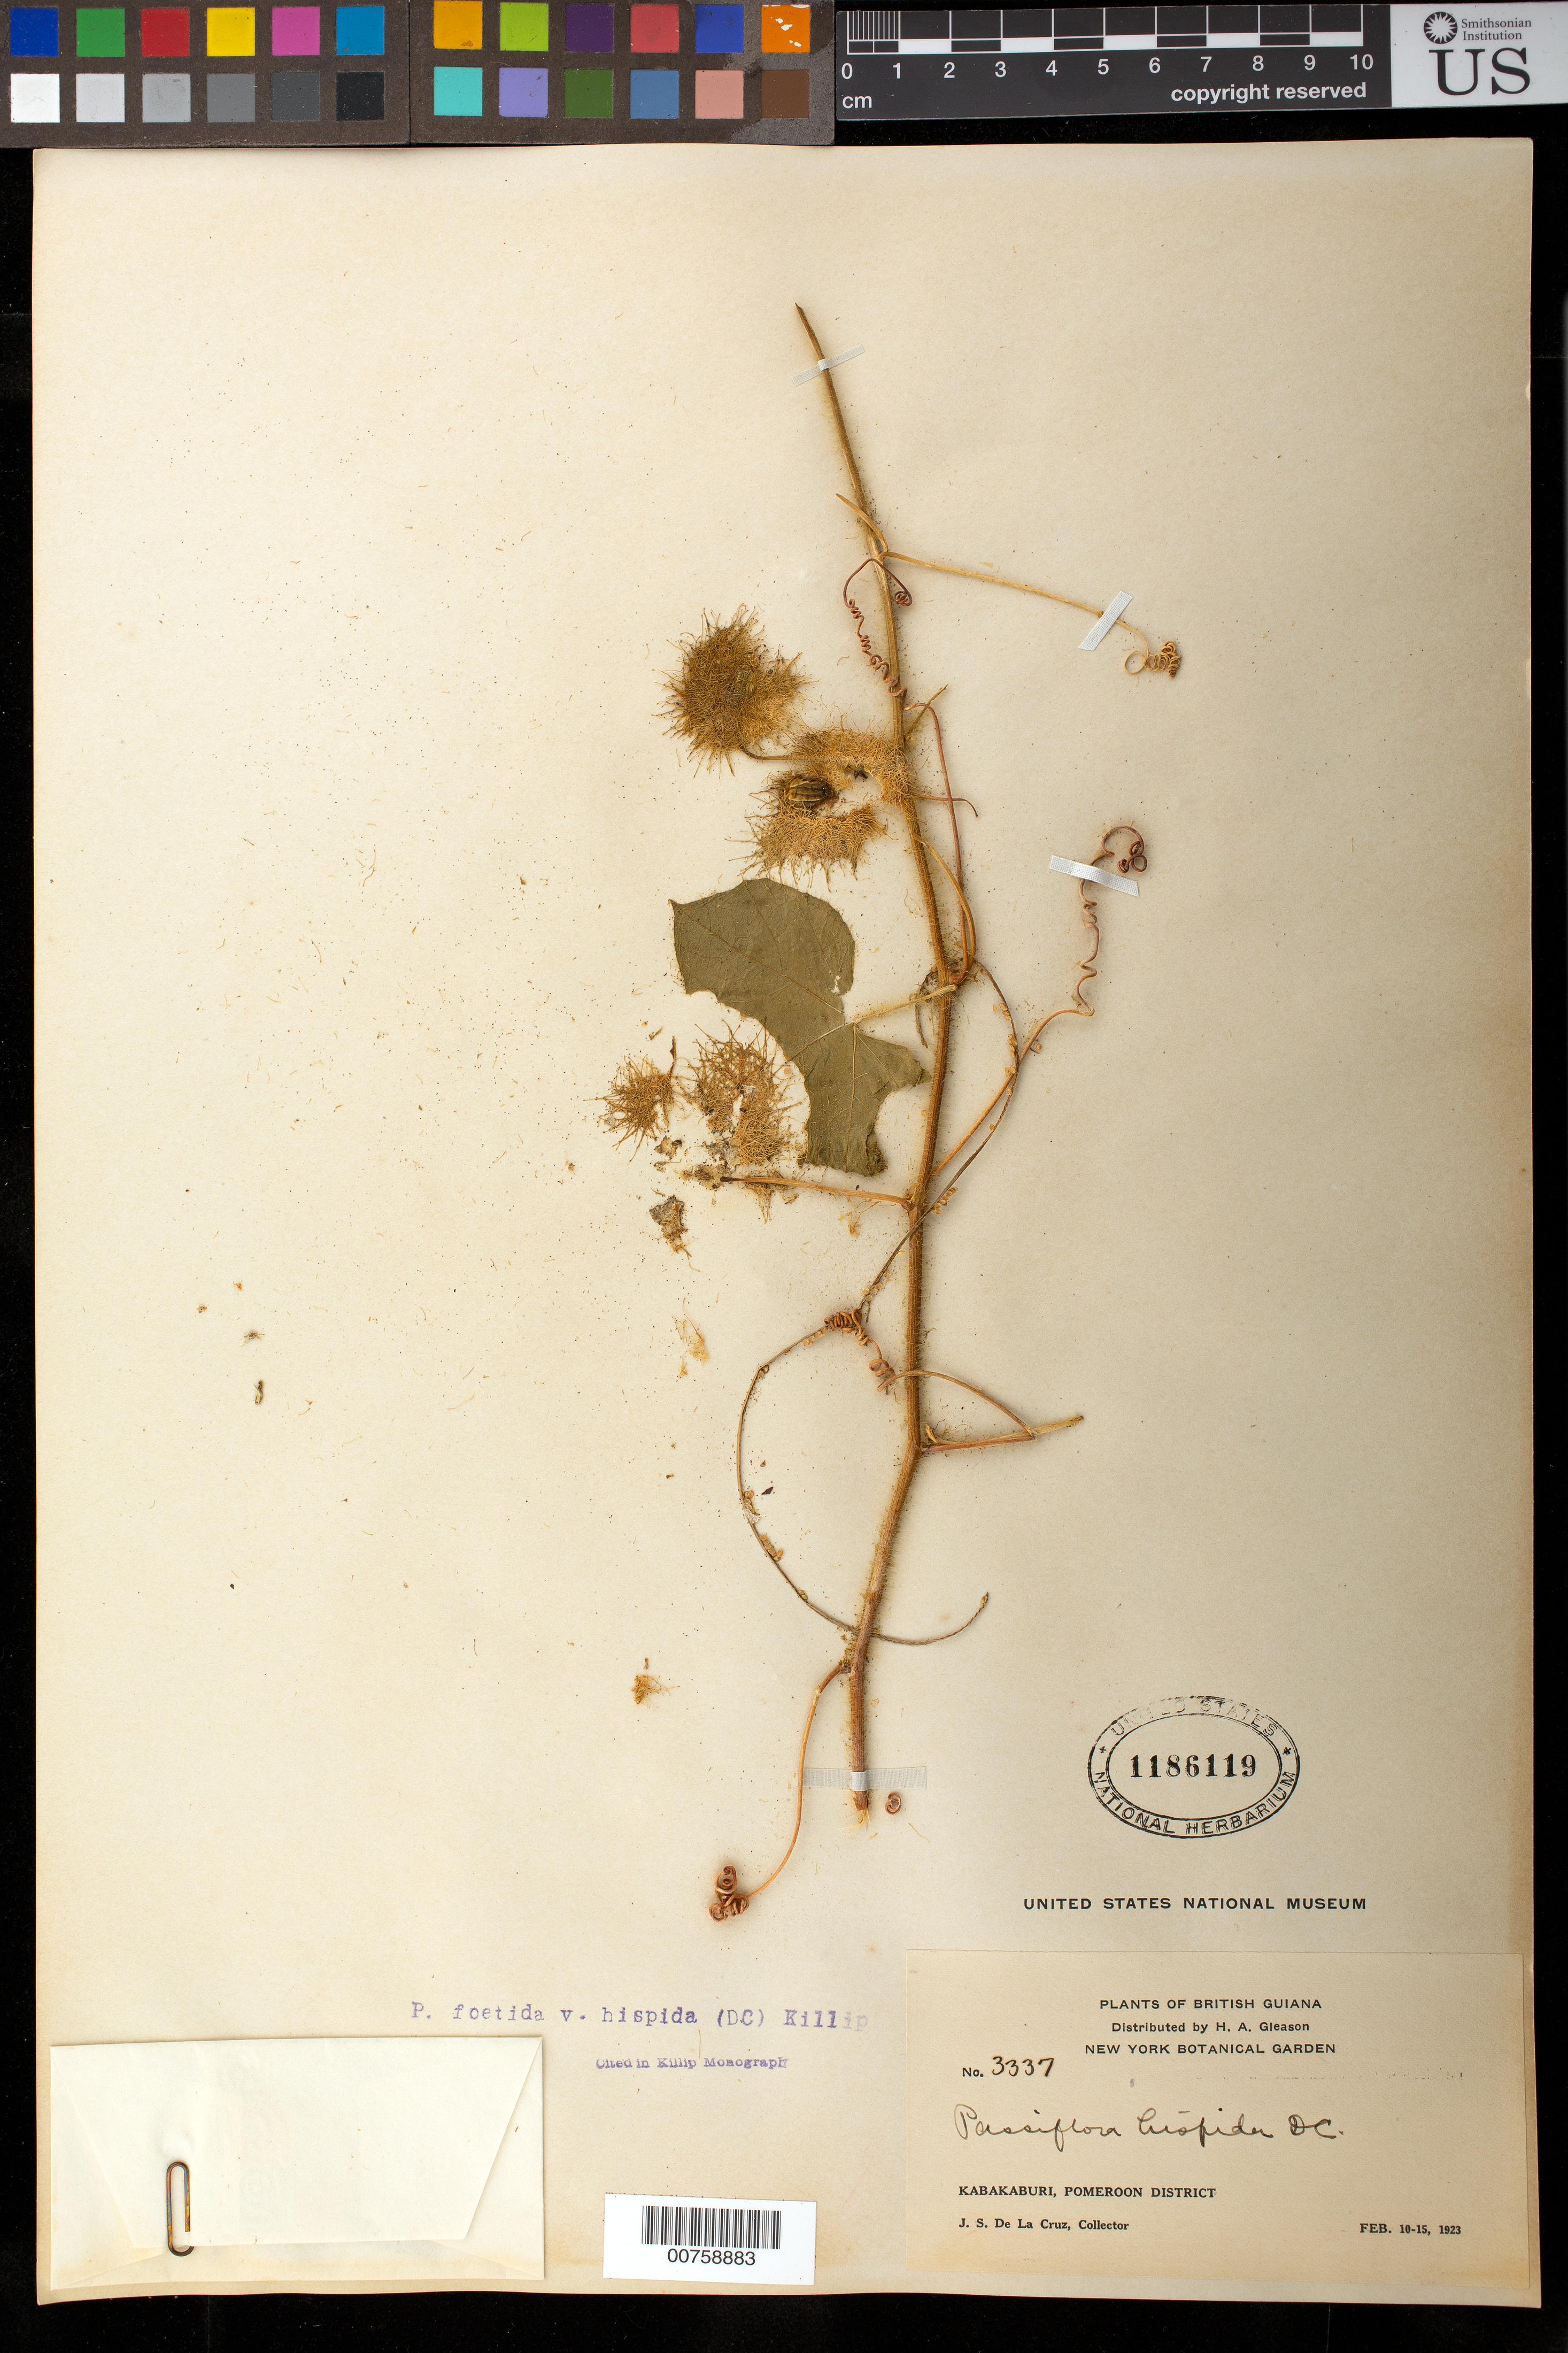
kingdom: Plantae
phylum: Tracheophyta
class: Magnoliopsida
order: Malpighiales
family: Passifloraceae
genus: Passiflora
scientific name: Passiflora foetida var. hispida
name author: (DC. ex Triana & Planch.) Killip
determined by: Feuillet, C.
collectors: J. S. de la Cruz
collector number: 3337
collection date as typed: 10-Feb-23 to 15-Feb-23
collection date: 1923-02-10/1923-02-15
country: Guyana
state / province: Pomeroon-Supenaam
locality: Kabakaburi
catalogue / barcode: US 1186119